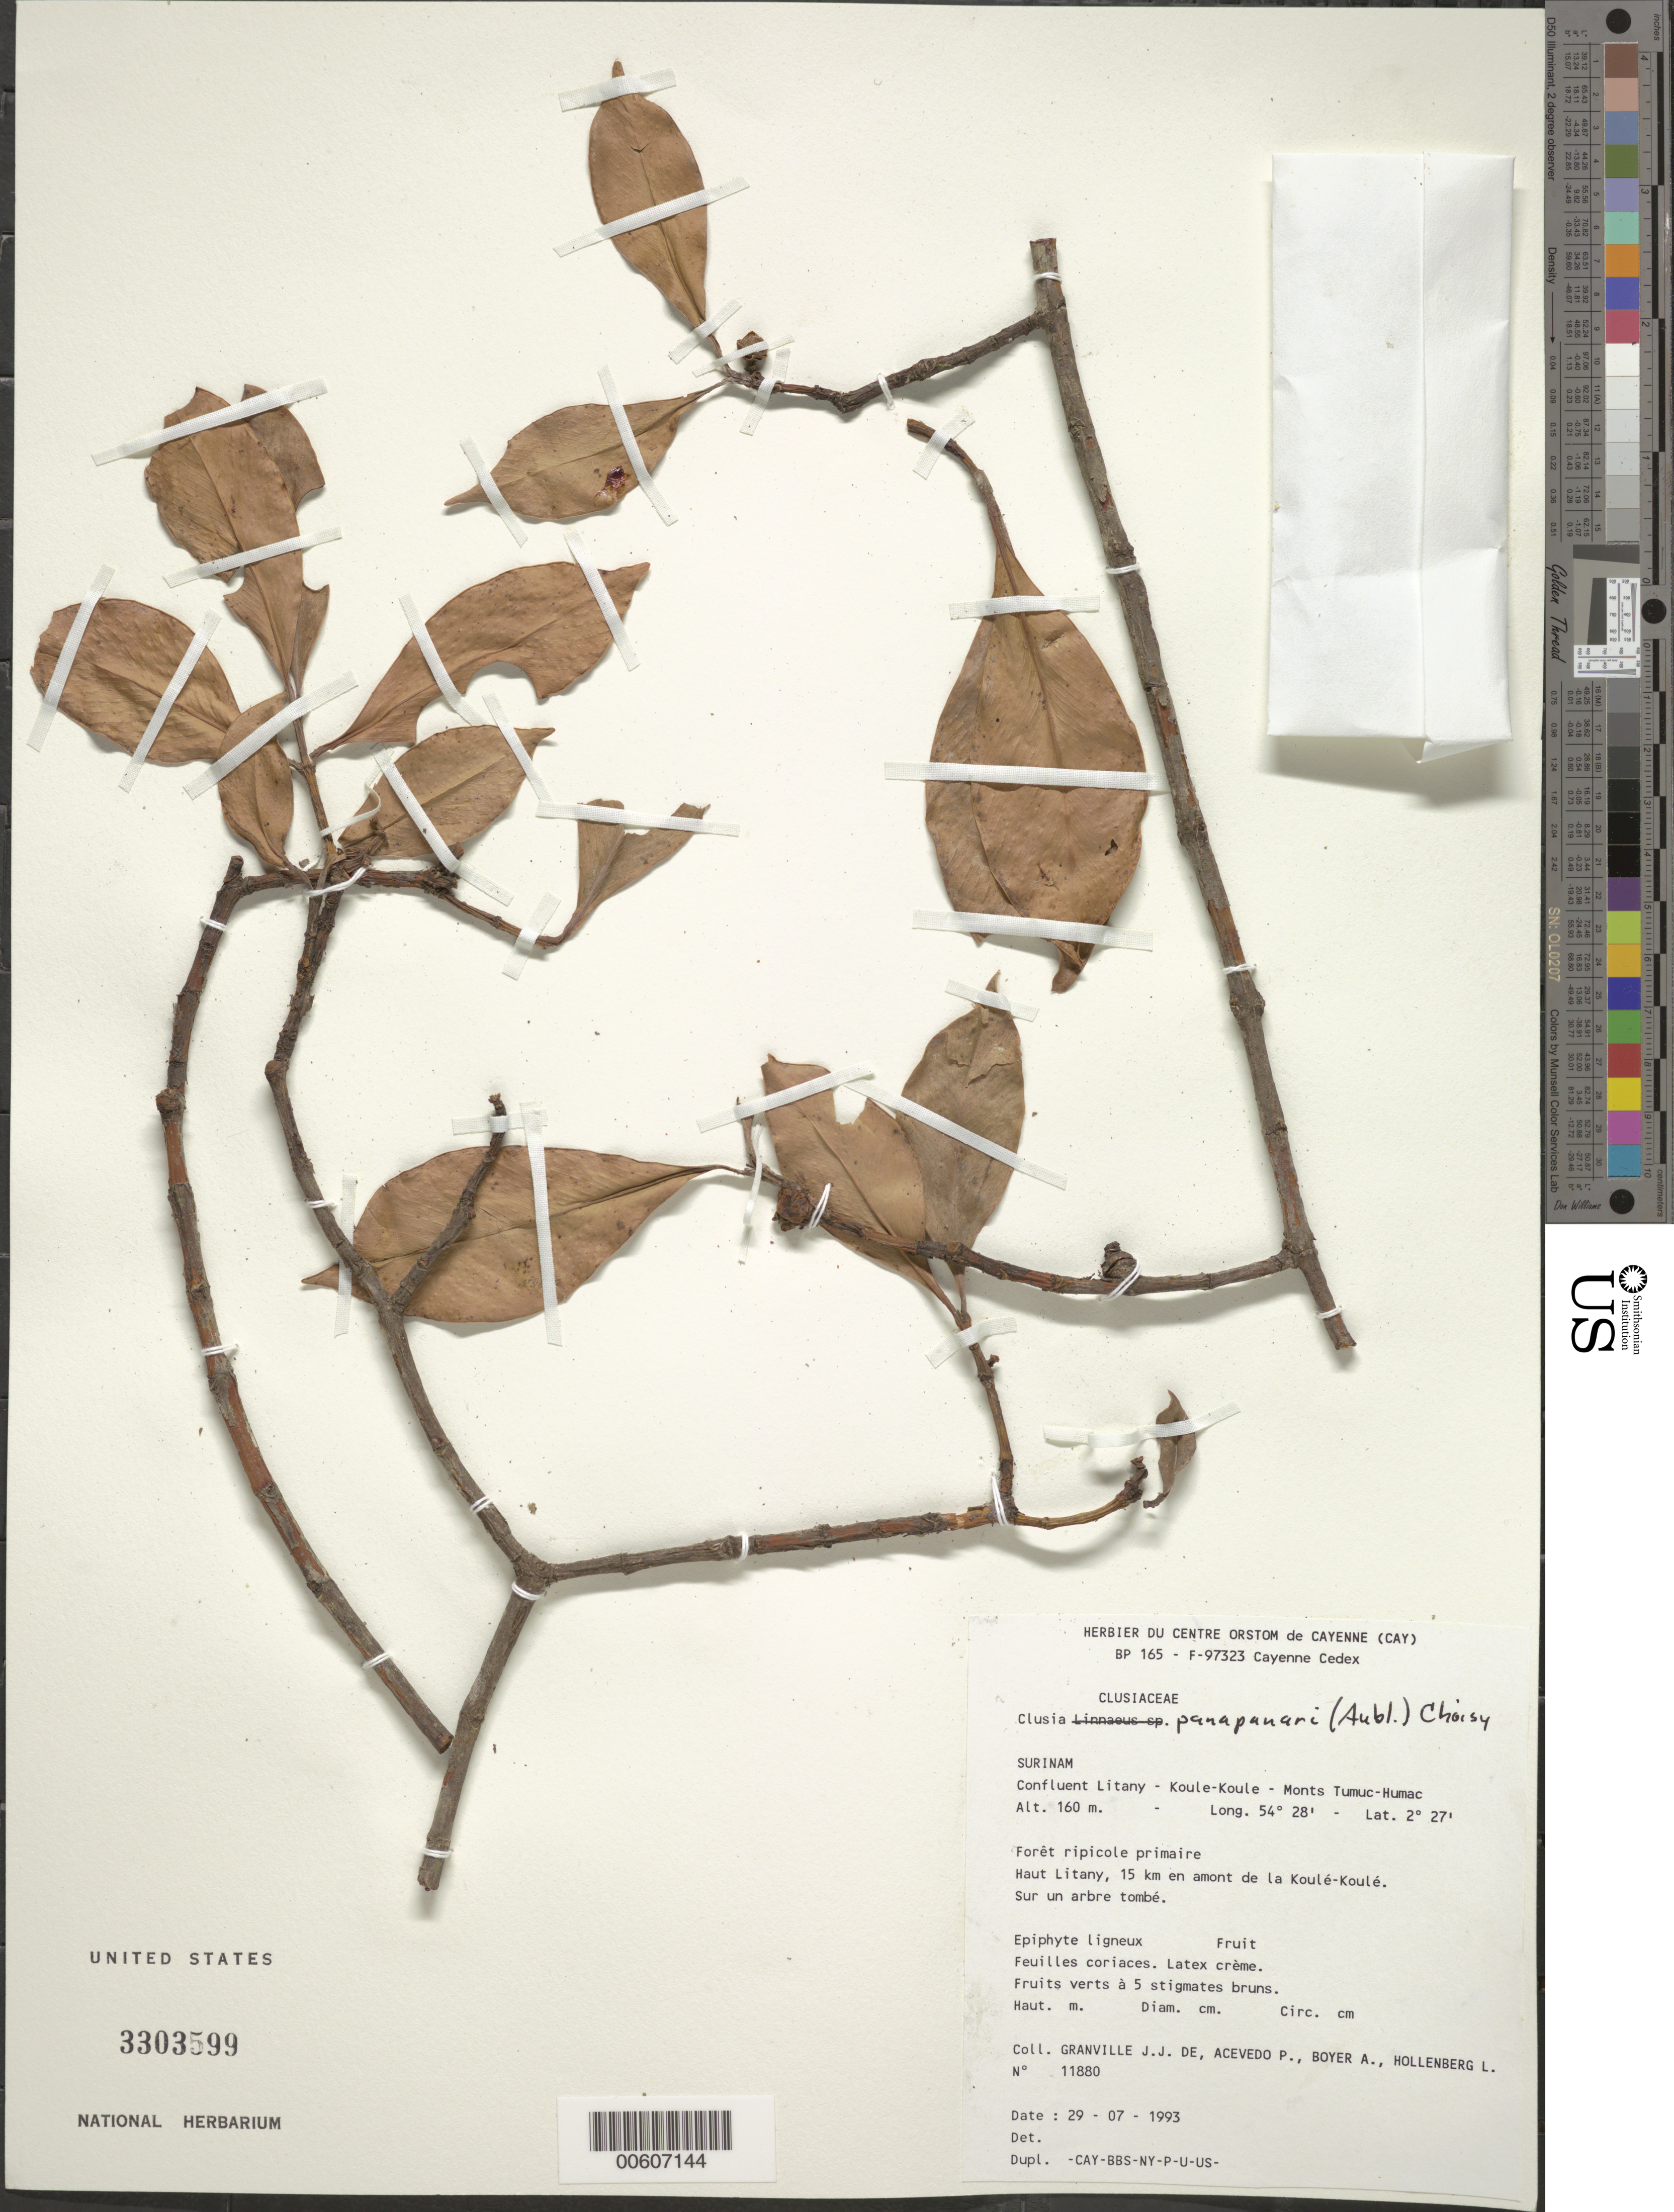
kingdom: Plantae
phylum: Tracheophyta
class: Magnoliopsida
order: Malpighiales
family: Clusiaceae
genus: Clusia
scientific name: Clusia panapanari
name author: (Aubl.) Choisy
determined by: Pipoly, J. J., III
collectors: J.-J. de Granville, P. Acevedo-Rodr., A. Boyer & L. Hollenberg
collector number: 11880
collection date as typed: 29-Jul-93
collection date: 1993-07-29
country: Suriname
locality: Litany R., confl with Koule-Koule, Monts Tumuc-Humac. Haut Litany, 15 km en amont de la Koulé-Koulé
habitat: Foret ripicole primaire. Sur un arbre tombe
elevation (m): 160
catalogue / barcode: US 3303599